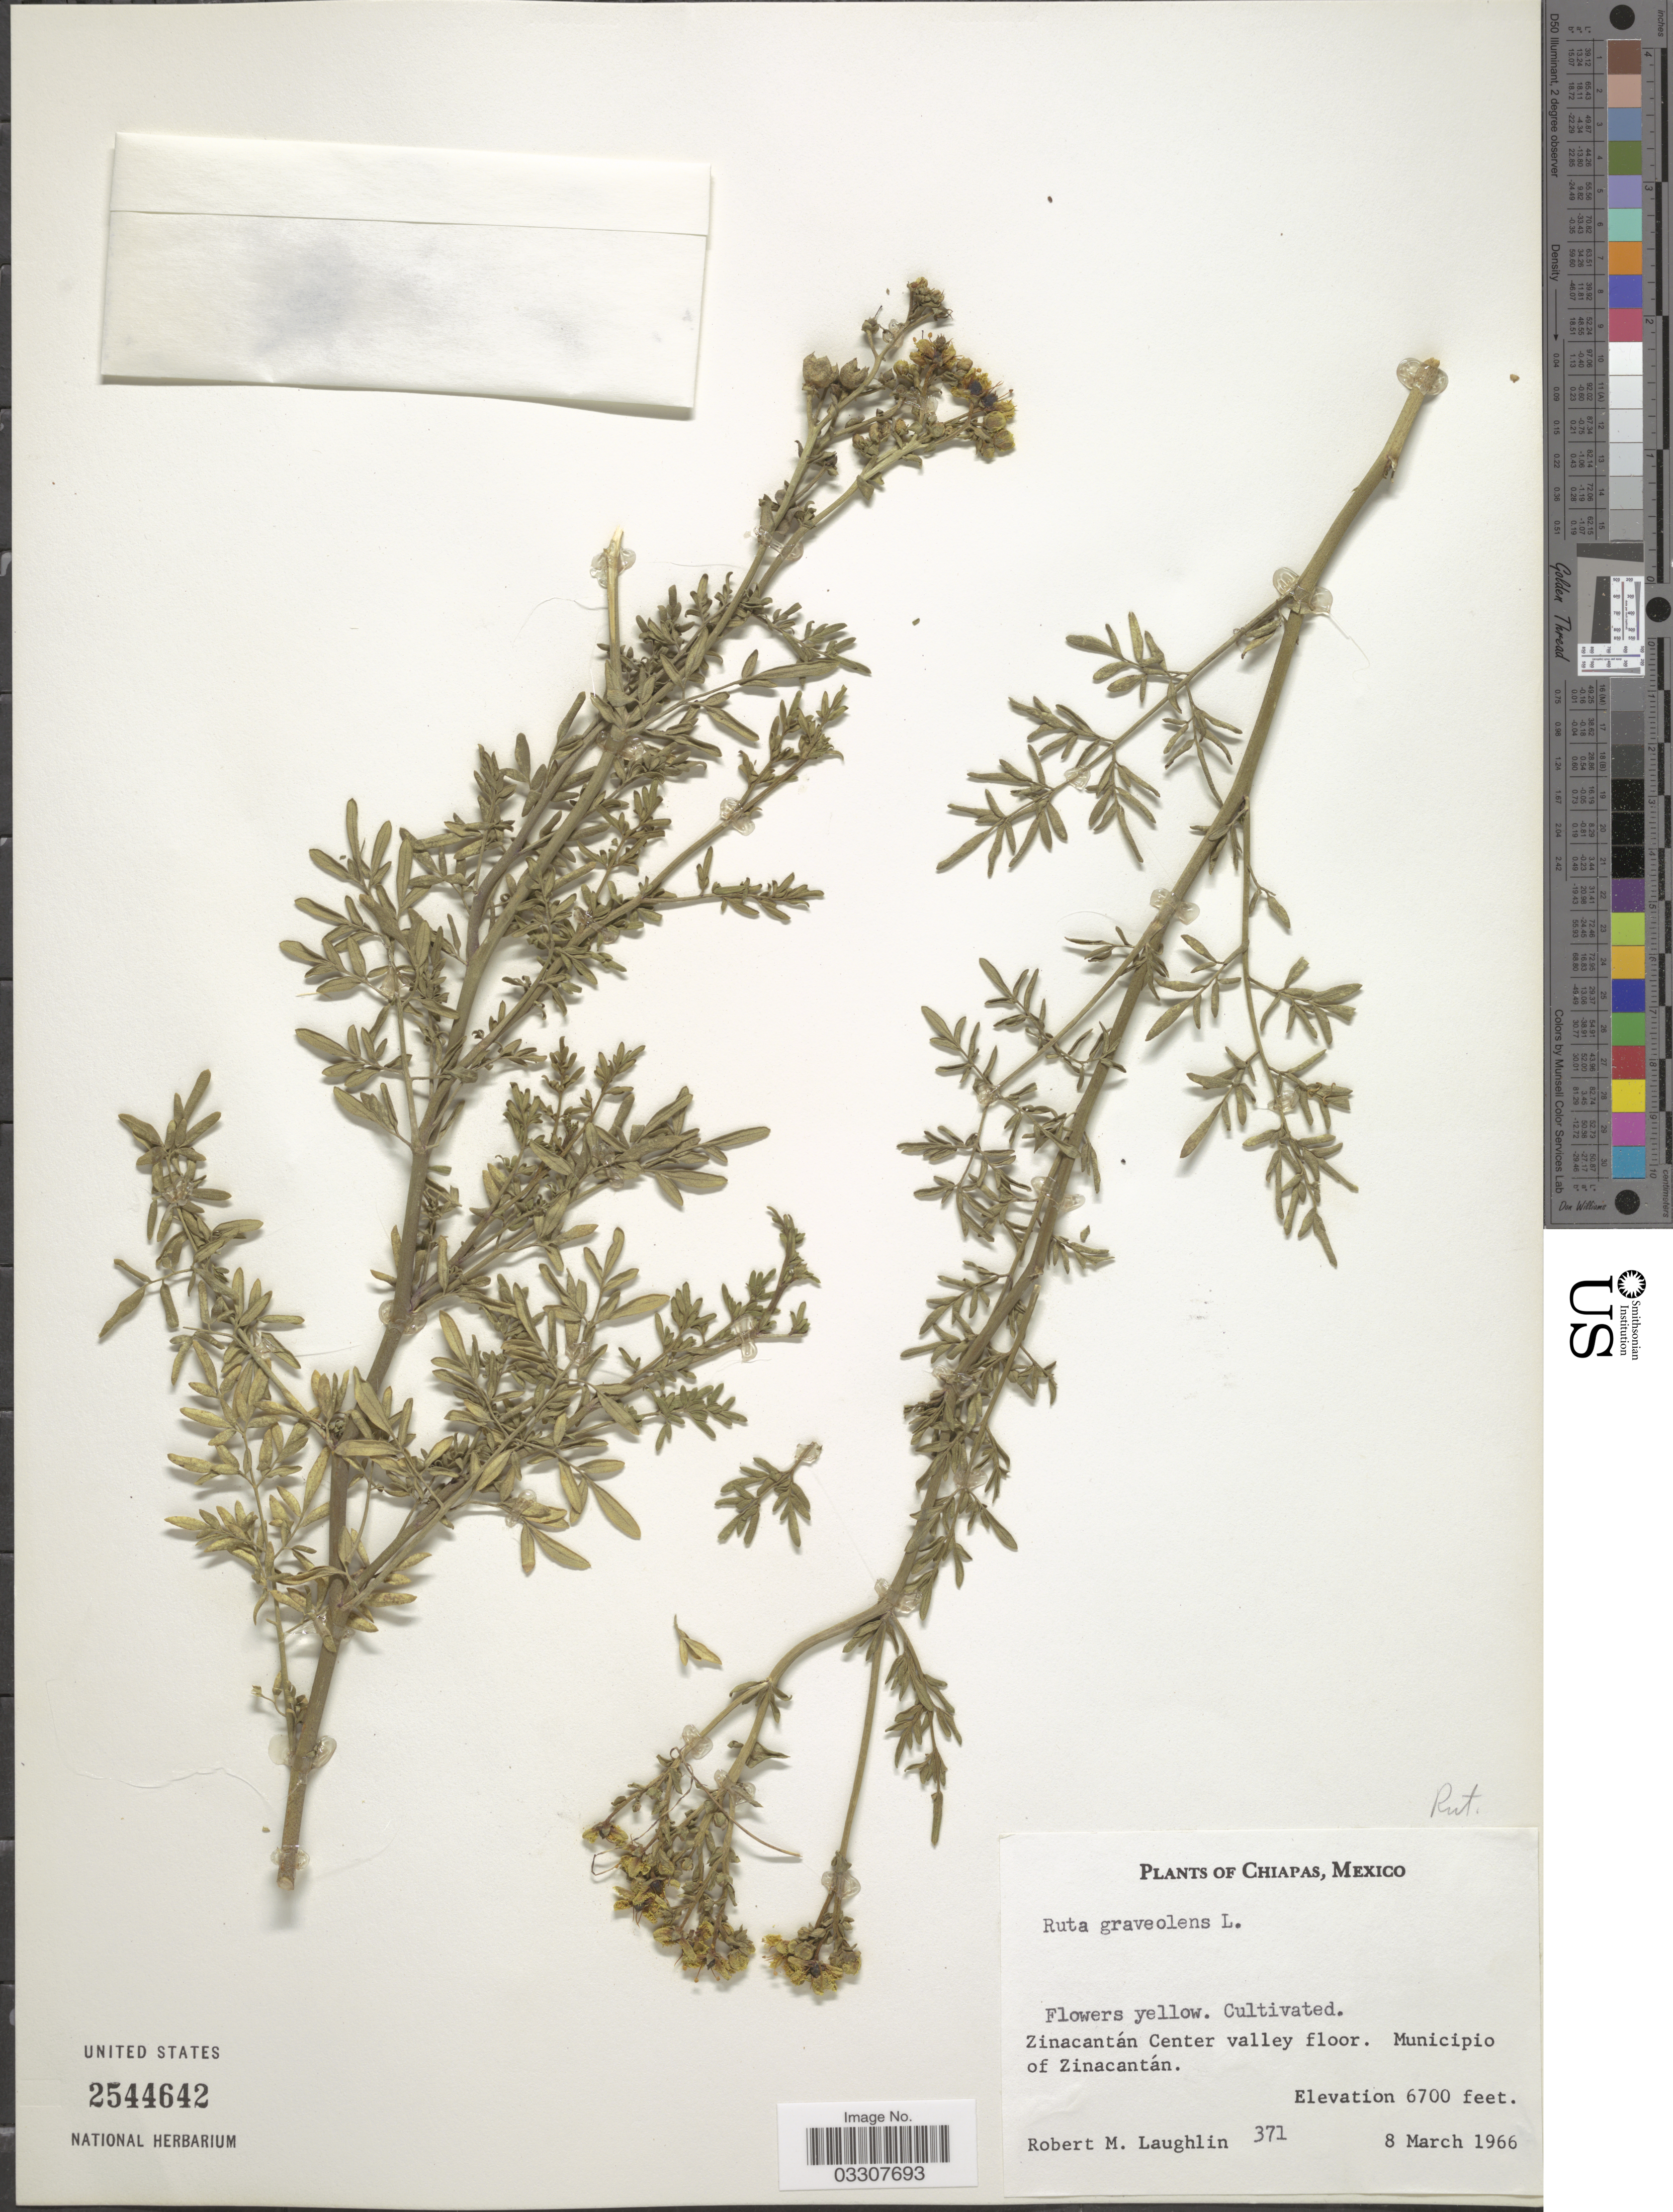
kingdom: Plantae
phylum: Tracheophyta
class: Magnoliopsida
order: Sapindales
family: Rutaceae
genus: Ruta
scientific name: Ruta chalepensis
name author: L.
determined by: Strong, Mark T., (BOT), Smithsonian Institution - National Museum of Natural History (UNITED STATES)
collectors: R. M. Laughlin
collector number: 371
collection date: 1966-03-08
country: Mexico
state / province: Chiapas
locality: Zinacantán Center valley floor. Municipio of Zinacantán.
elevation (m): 2042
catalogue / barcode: US 2544642